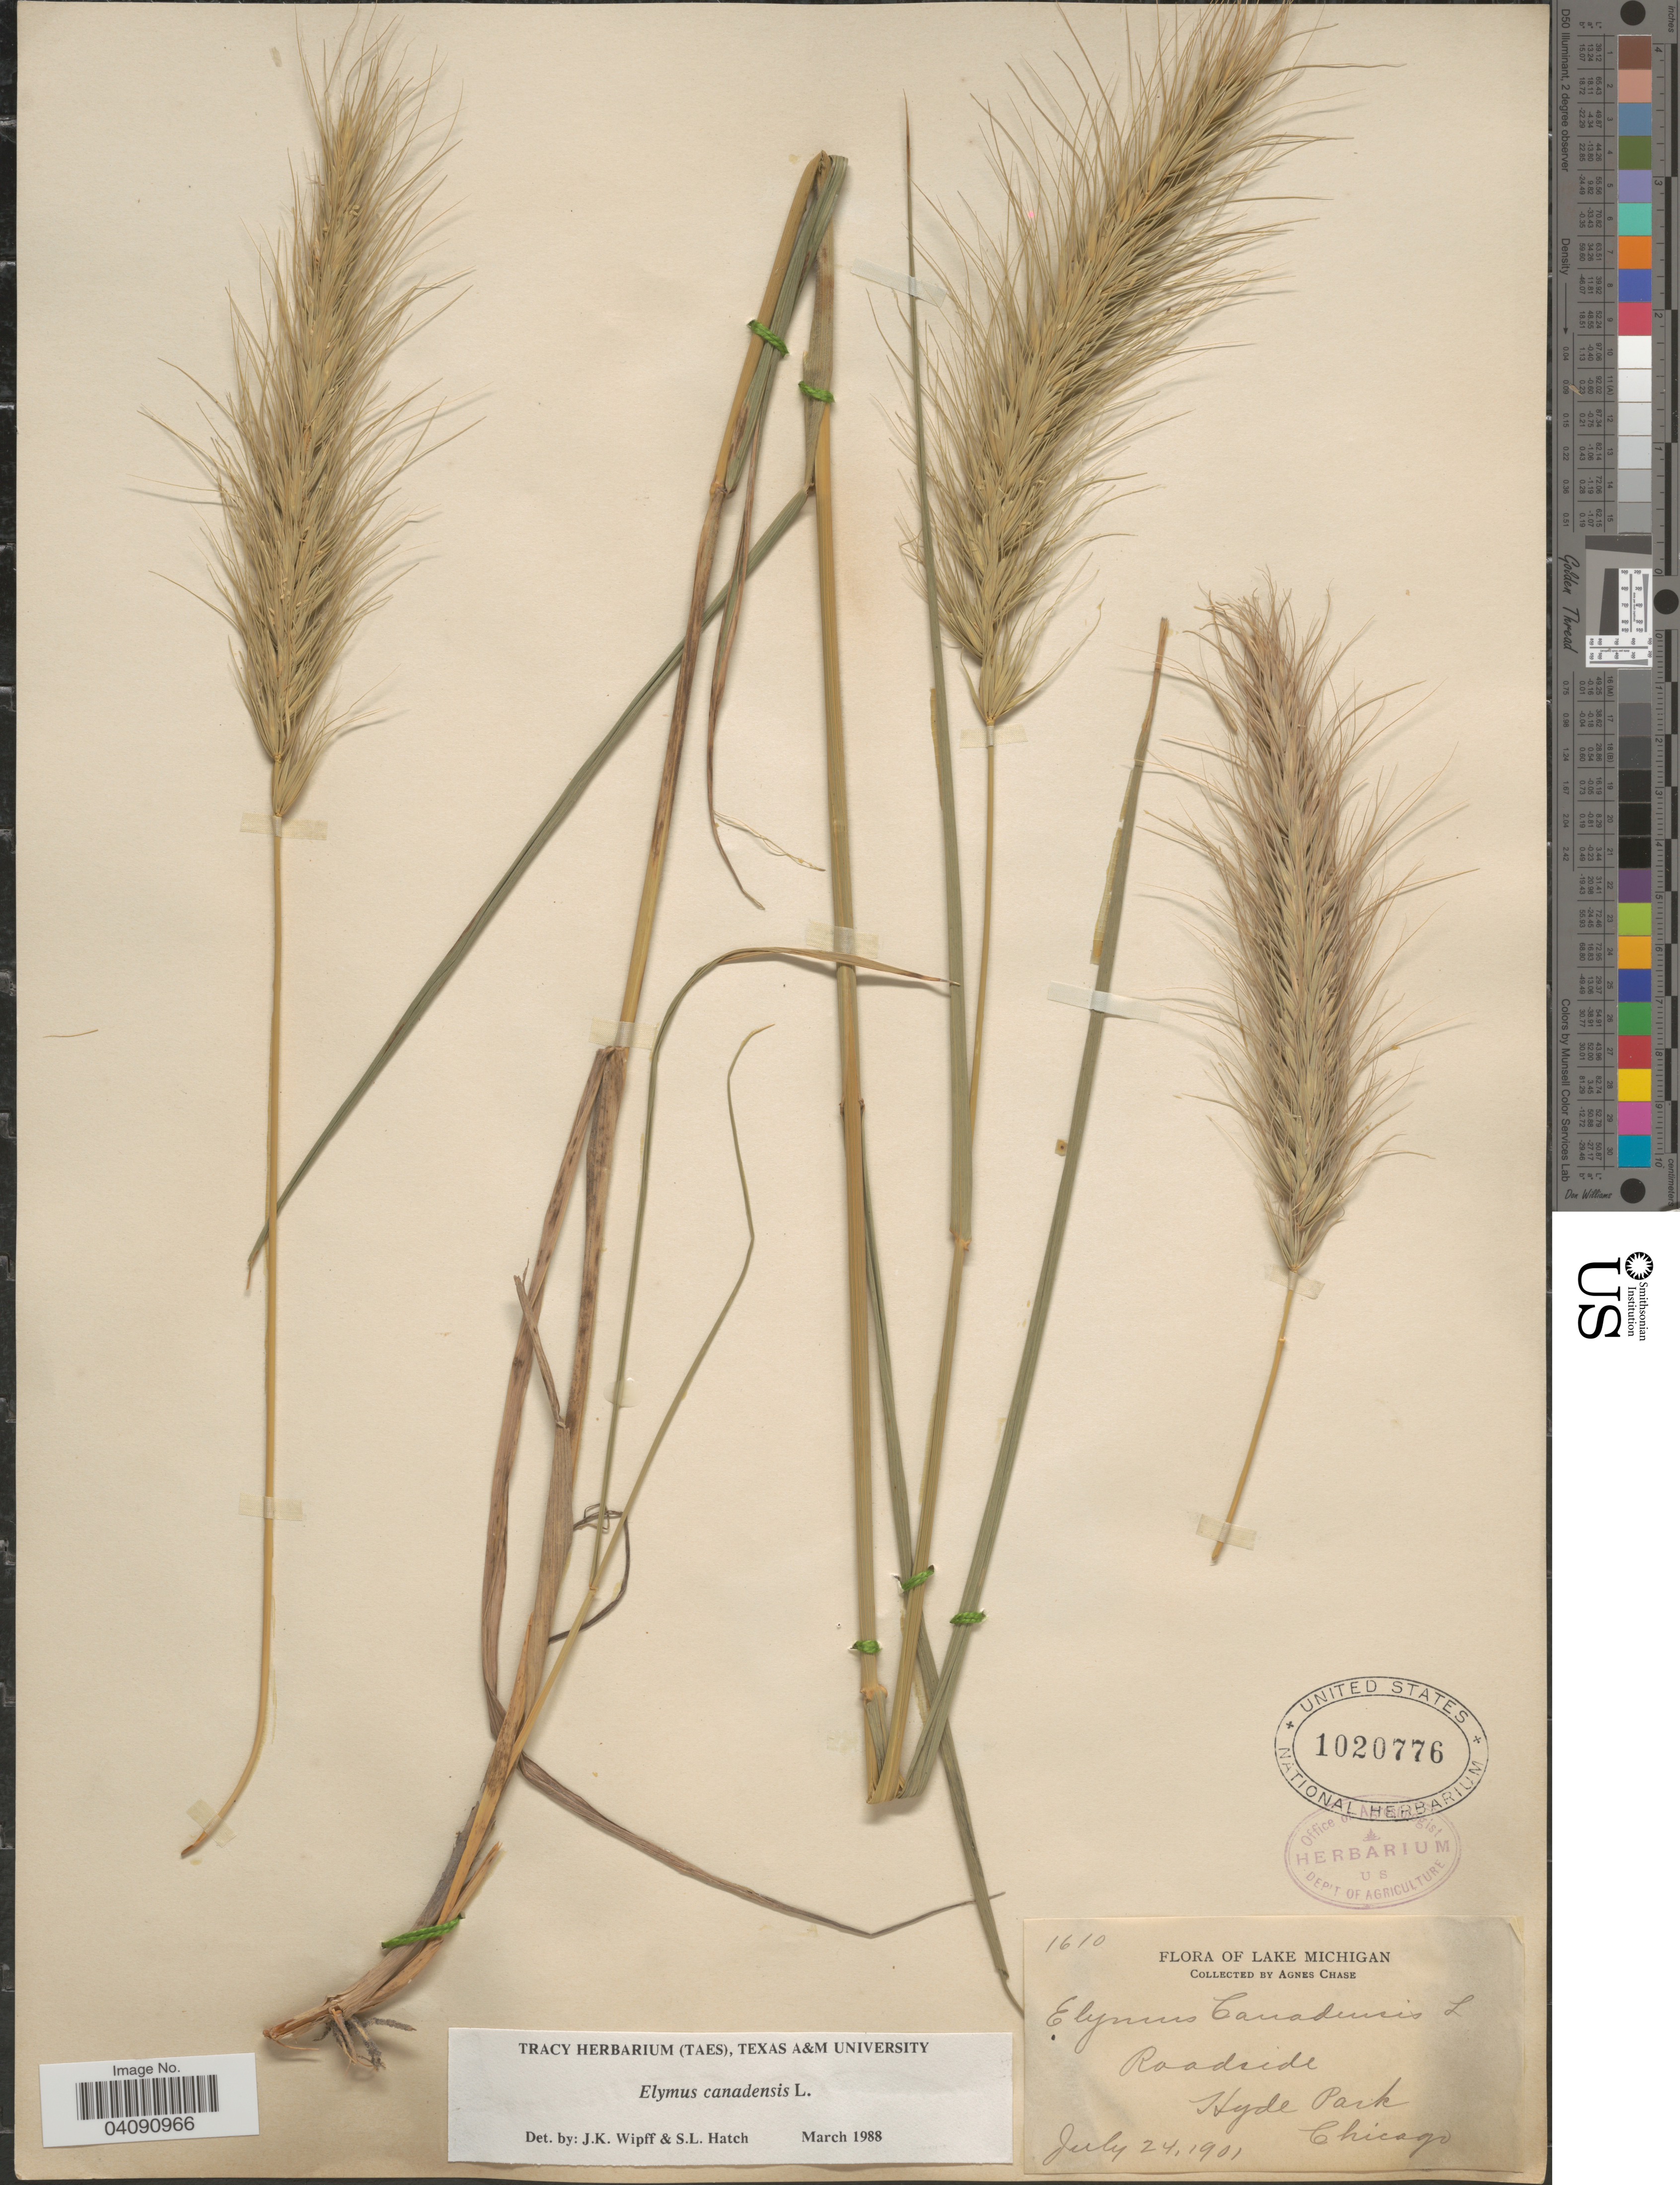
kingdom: Plantae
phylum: Tracheophyta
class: Liliopsida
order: Poales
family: Poaceae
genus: Elymus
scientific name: Elymus canadensis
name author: L.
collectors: A. Chase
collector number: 1610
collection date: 1901-07-24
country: United States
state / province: Michigan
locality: Lake Michigan. Roadside, Hyde Park, Chicago.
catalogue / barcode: US 1020776